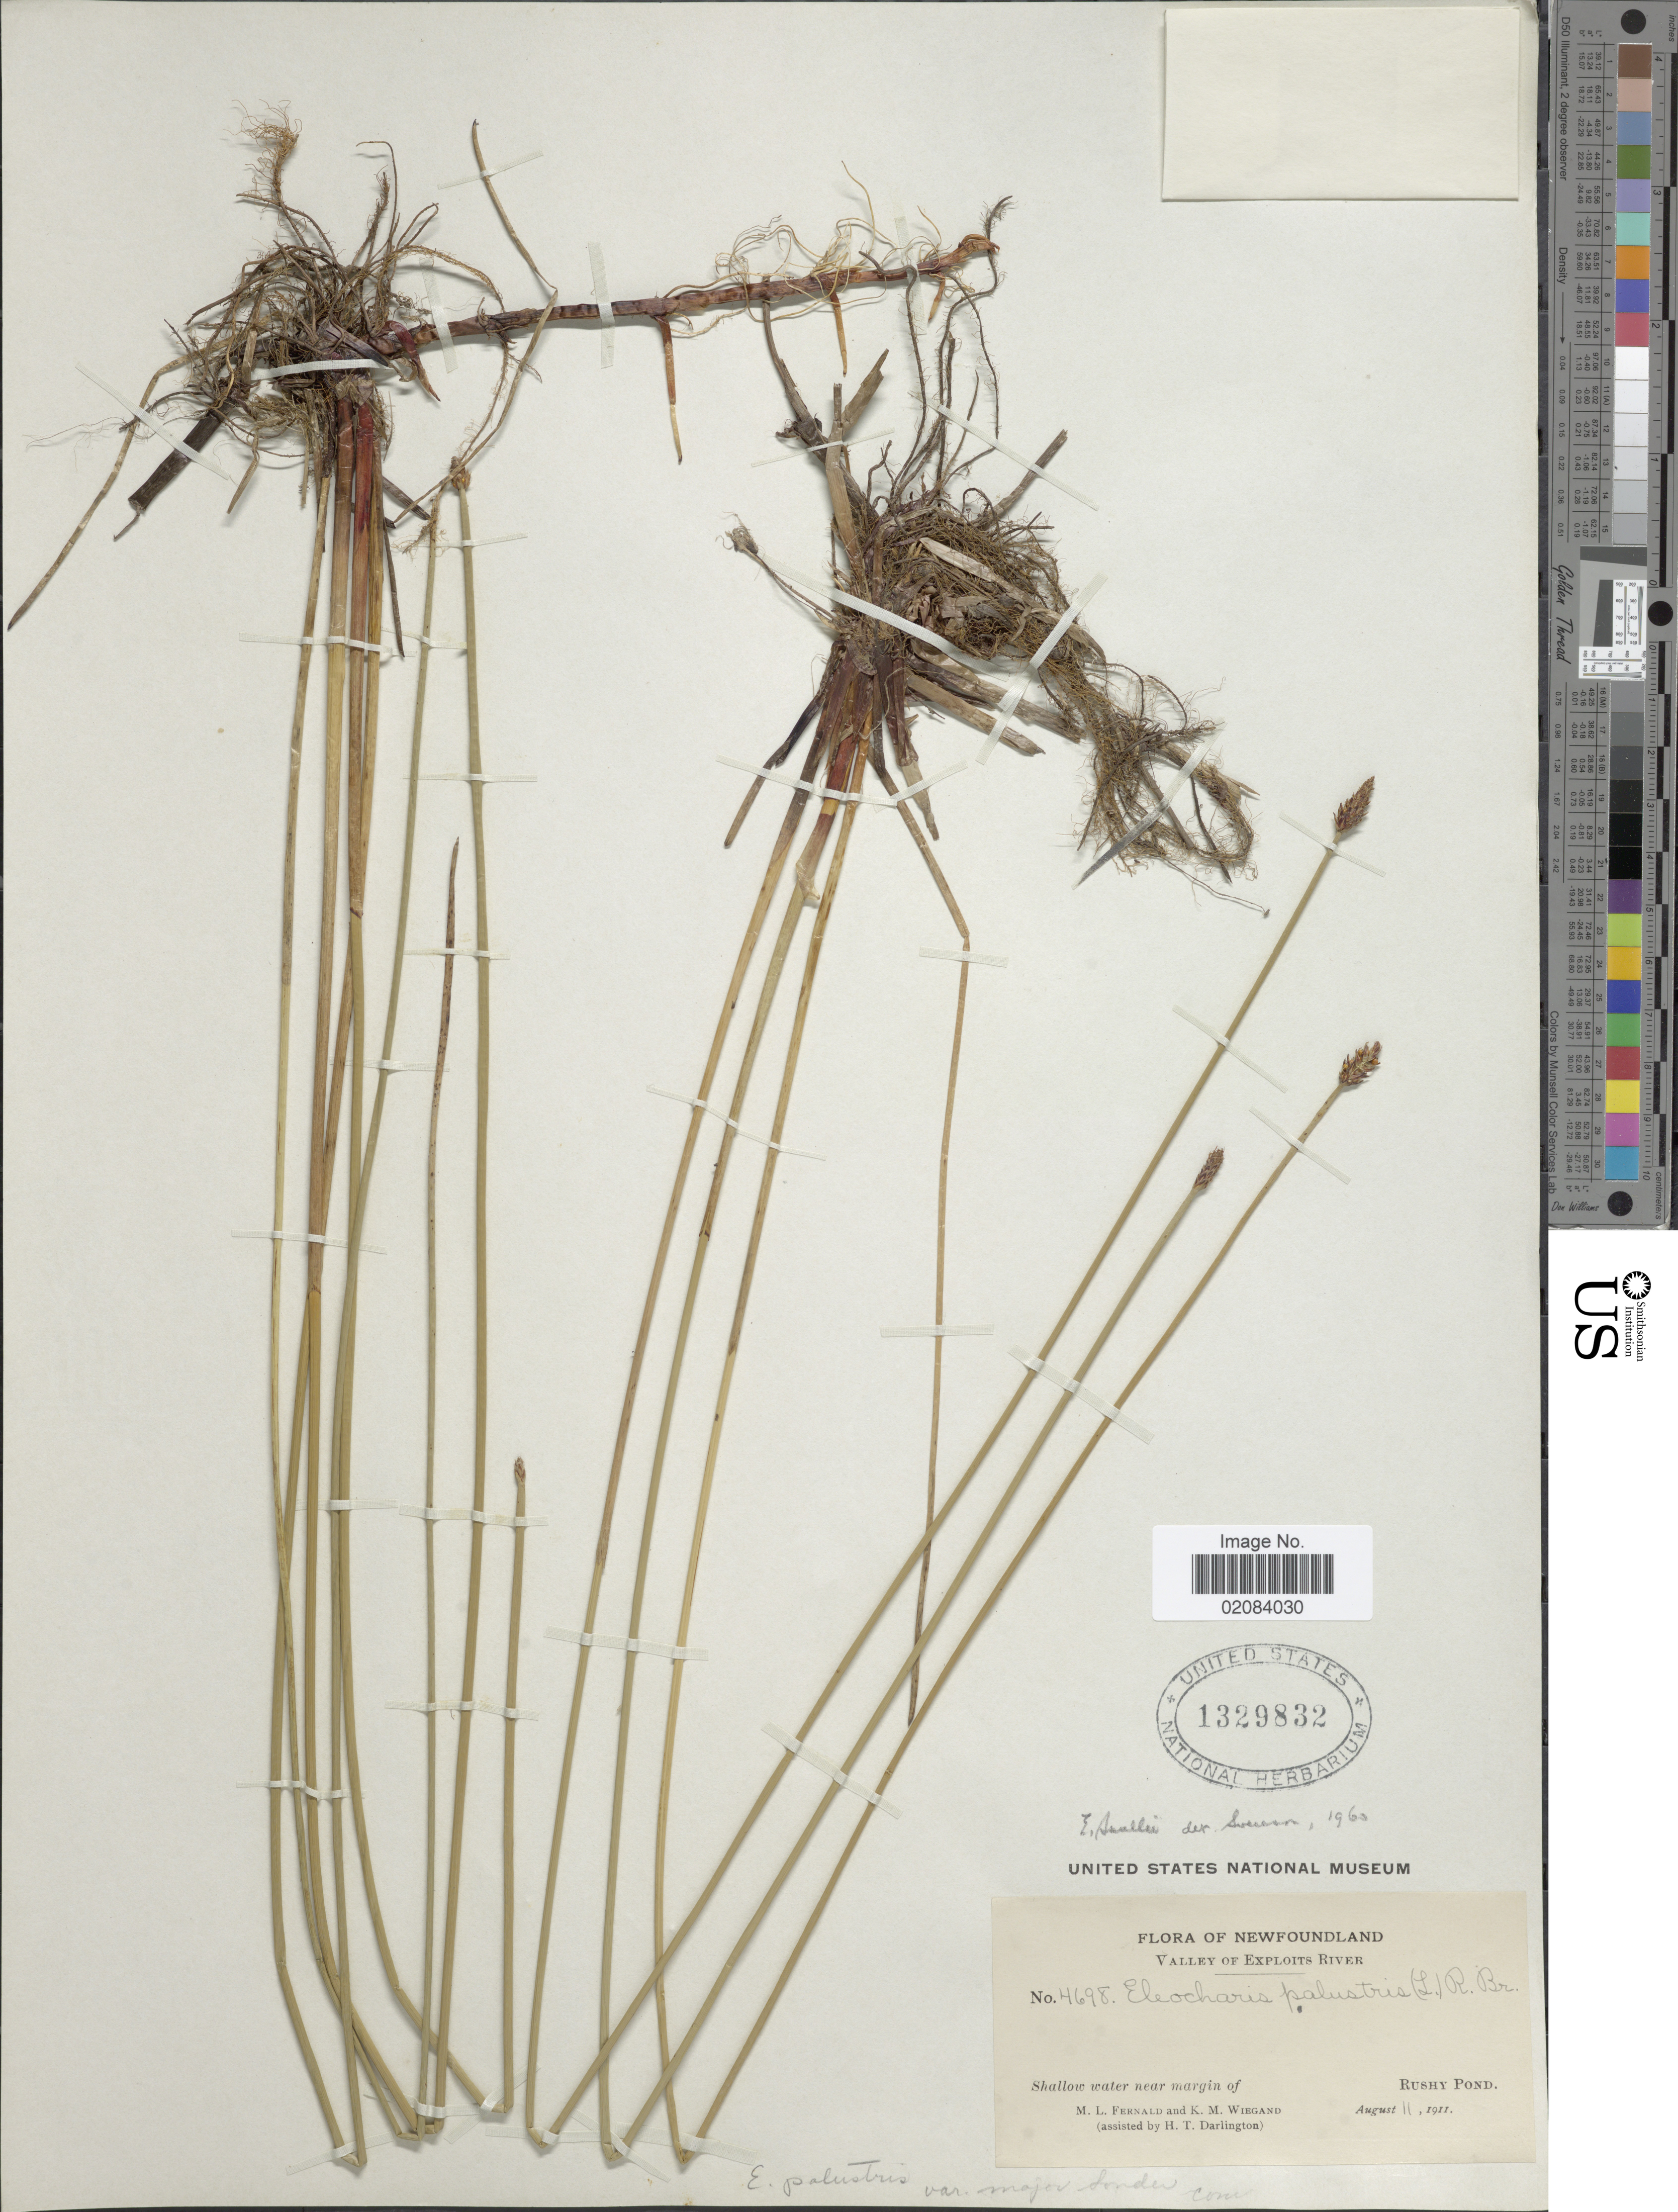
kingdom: Plantae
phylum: Tracheophyta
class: Liliopsida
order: Poales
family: Cyperaceae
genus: Eleocharis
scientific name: Eleocharis palustris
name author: (L.) Roem. & Schult.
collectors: M. L. Fernald, K. M. Wiegand & H. Darlington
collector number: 4698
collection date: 1911-08-11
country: Canada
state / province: Newfoundland and Labrador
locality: Newfoundland, Valley of Exploits River. Shallow water near margin of Rushy Pond.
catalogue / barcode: US 1329832